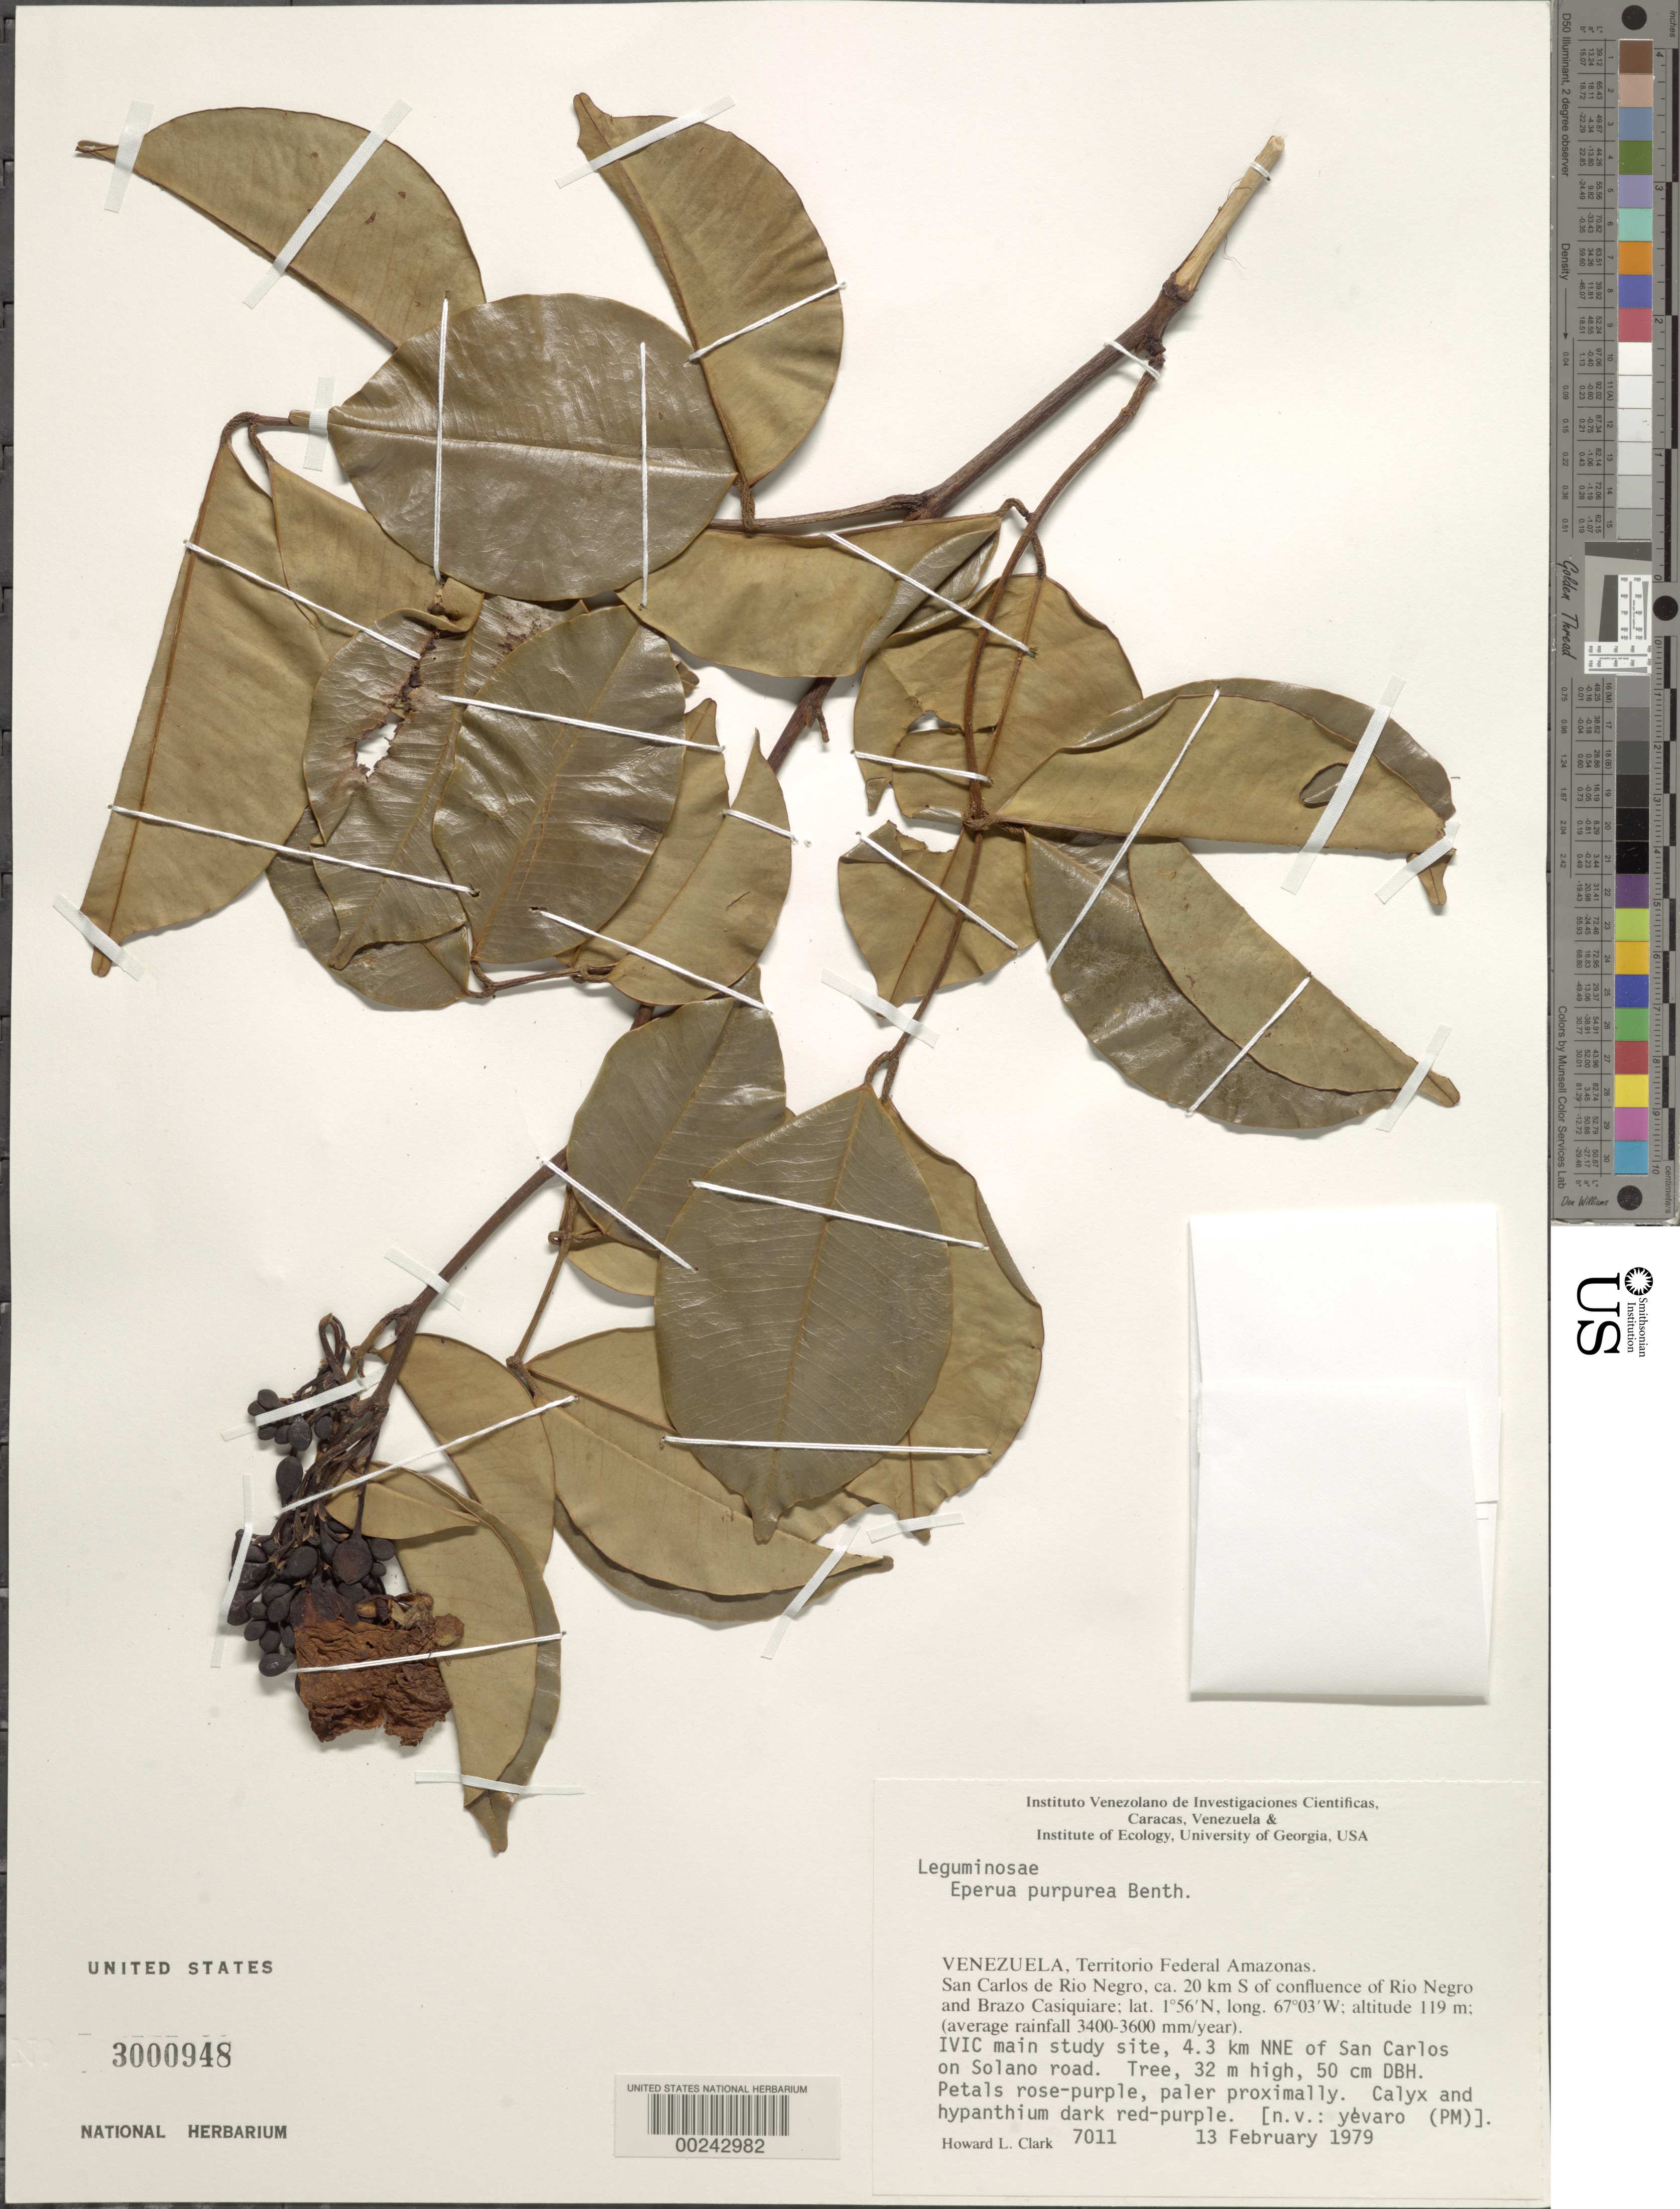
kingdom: Plantae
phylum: Tracheophyta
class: Magnoliopsida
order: Fabales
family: Fabaceae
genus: Eperua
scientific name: Eperua purpurea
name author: Benth.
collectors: H. L. Clark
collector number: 7011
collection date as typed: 13 Feb 1979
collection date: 1979-02-13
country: Venezuela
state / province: Amazonas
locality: Ivic main study site, 4.3 km nne on solano road; san carlos de rio negro, ca 20 km s of confluence of rio negro + brazo casiquiare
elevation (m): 850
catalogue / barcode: US 3000948